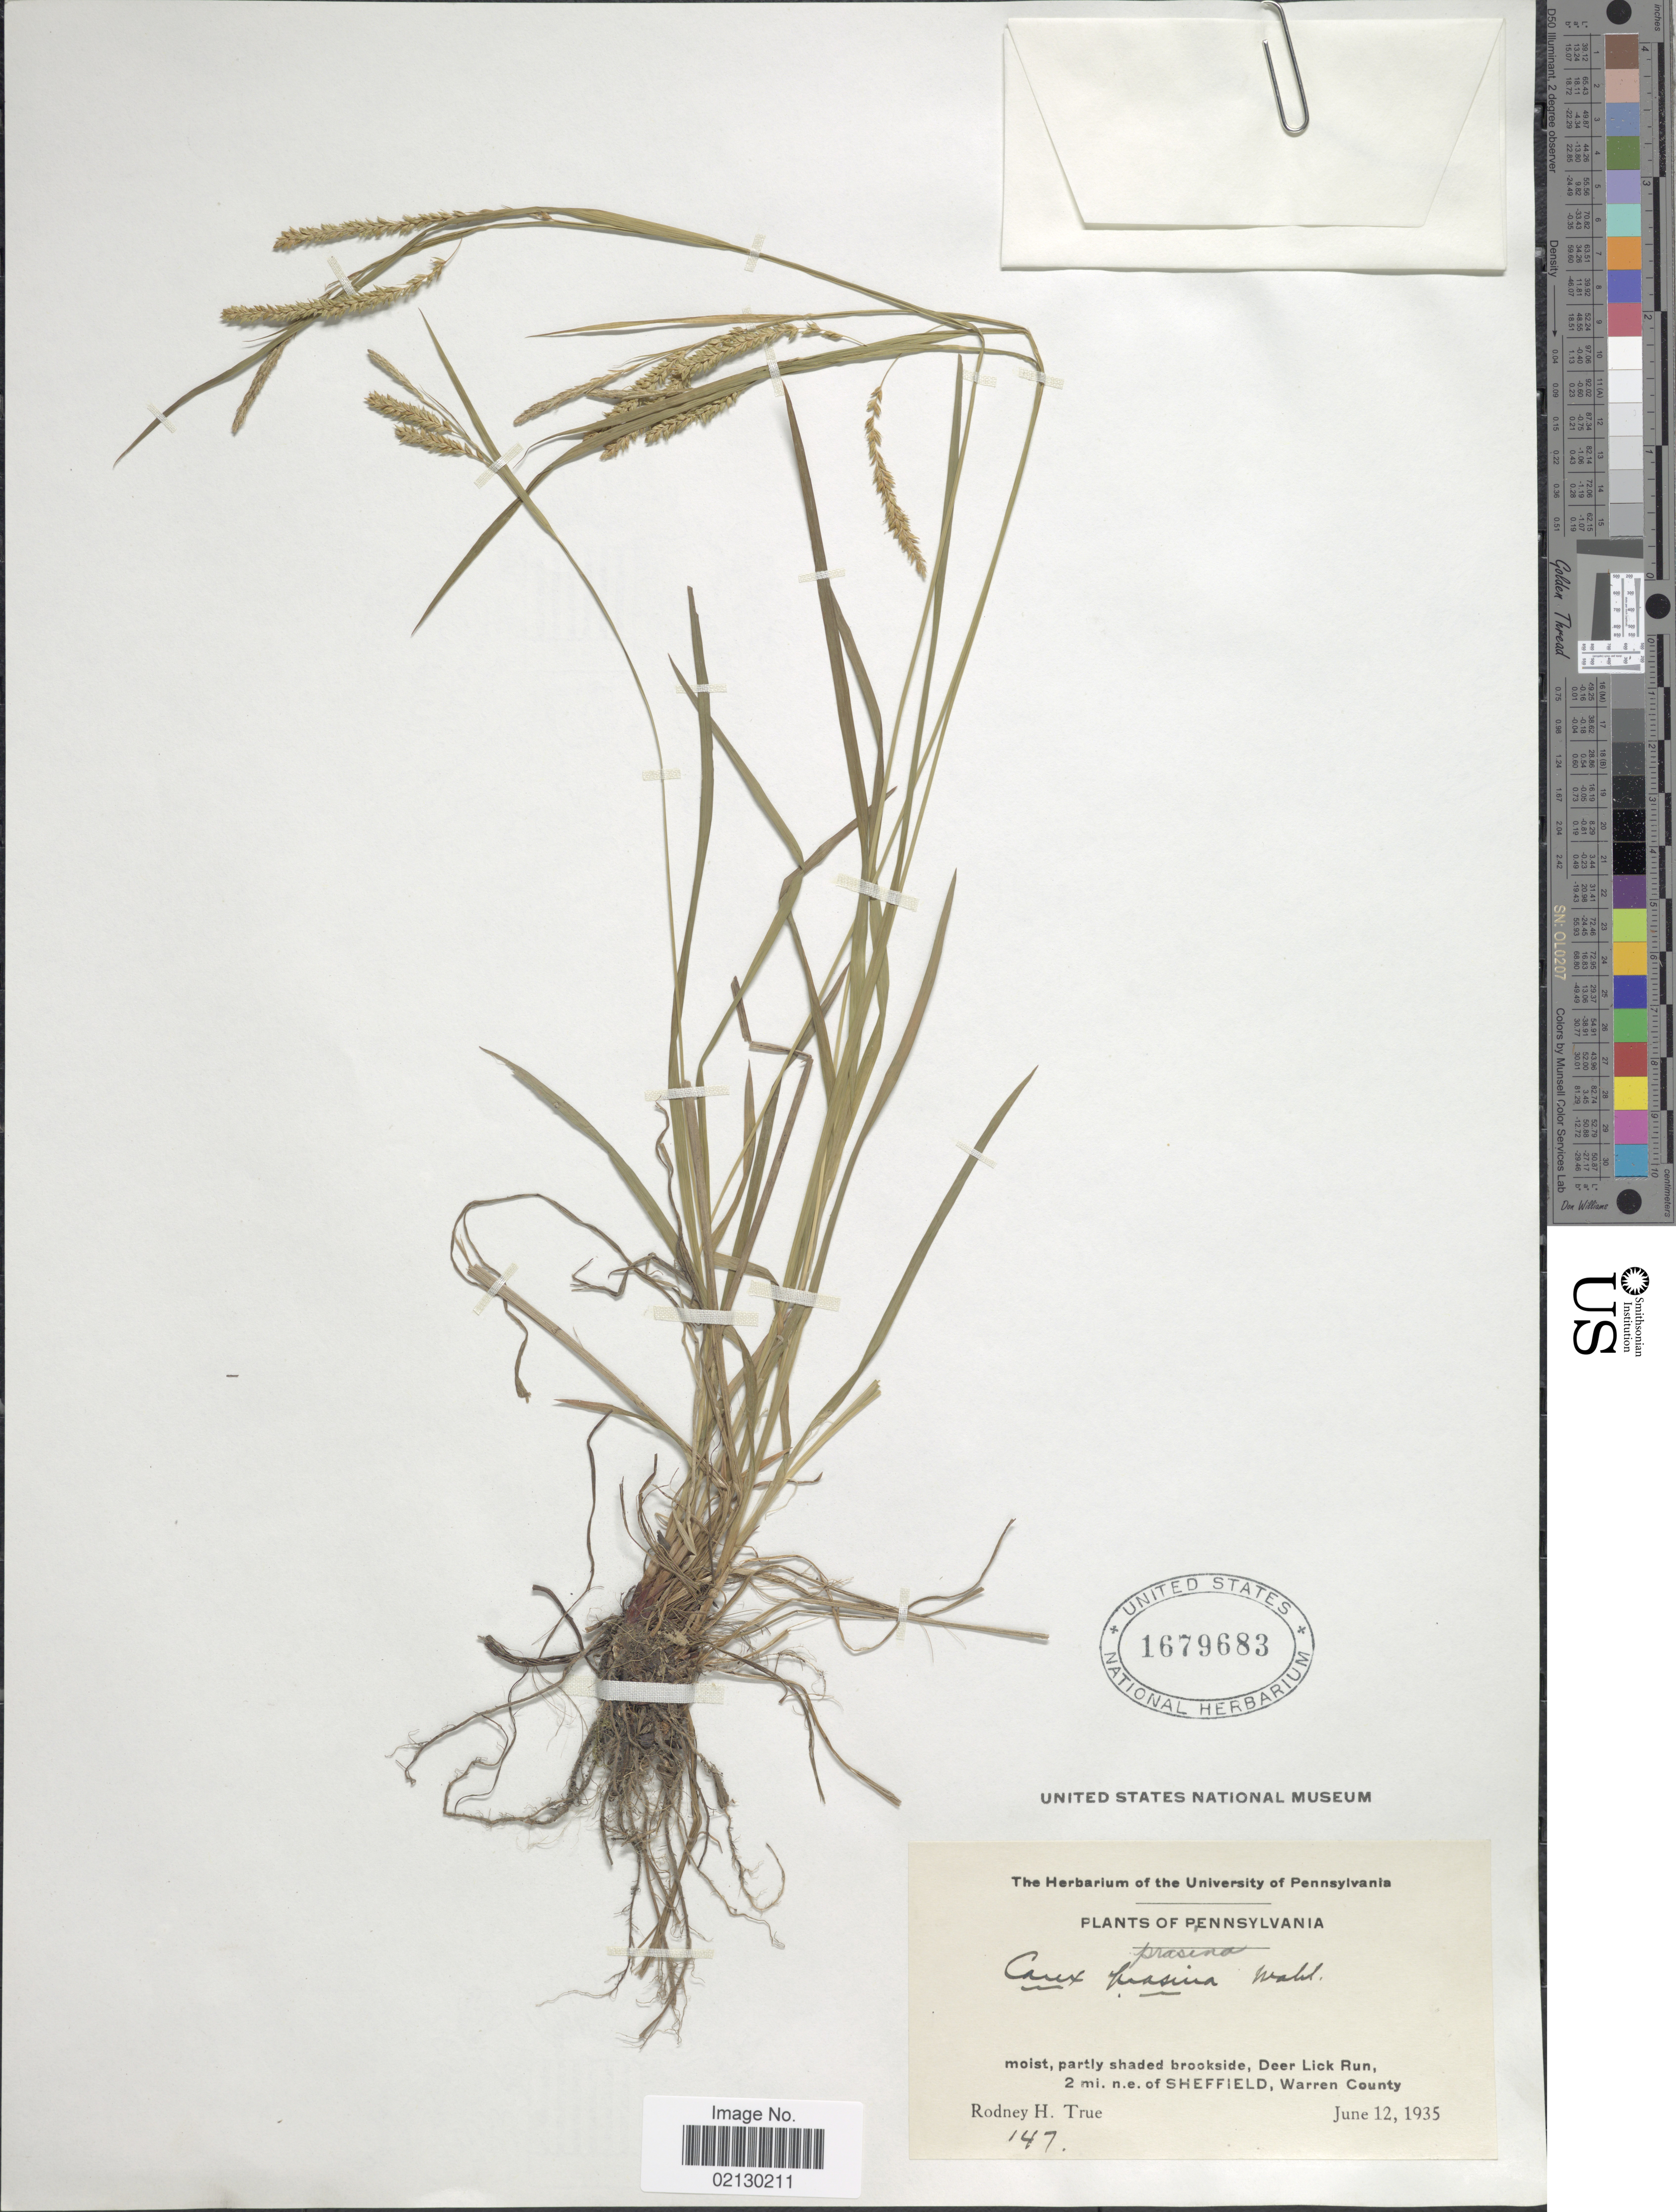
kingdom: Plantae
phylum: Tracheophyta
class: Liliopsida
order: Poales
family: Cyperaceae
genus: Carex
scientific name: Carex prasina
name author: Wahlenb.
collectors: R. H. True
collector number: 147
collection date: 1935-06-12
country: United States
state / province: Pennsylvania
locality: Deer Lick Run, 2 mi. n.e. of Sheffield, Warren County.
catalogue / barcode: US 1679683